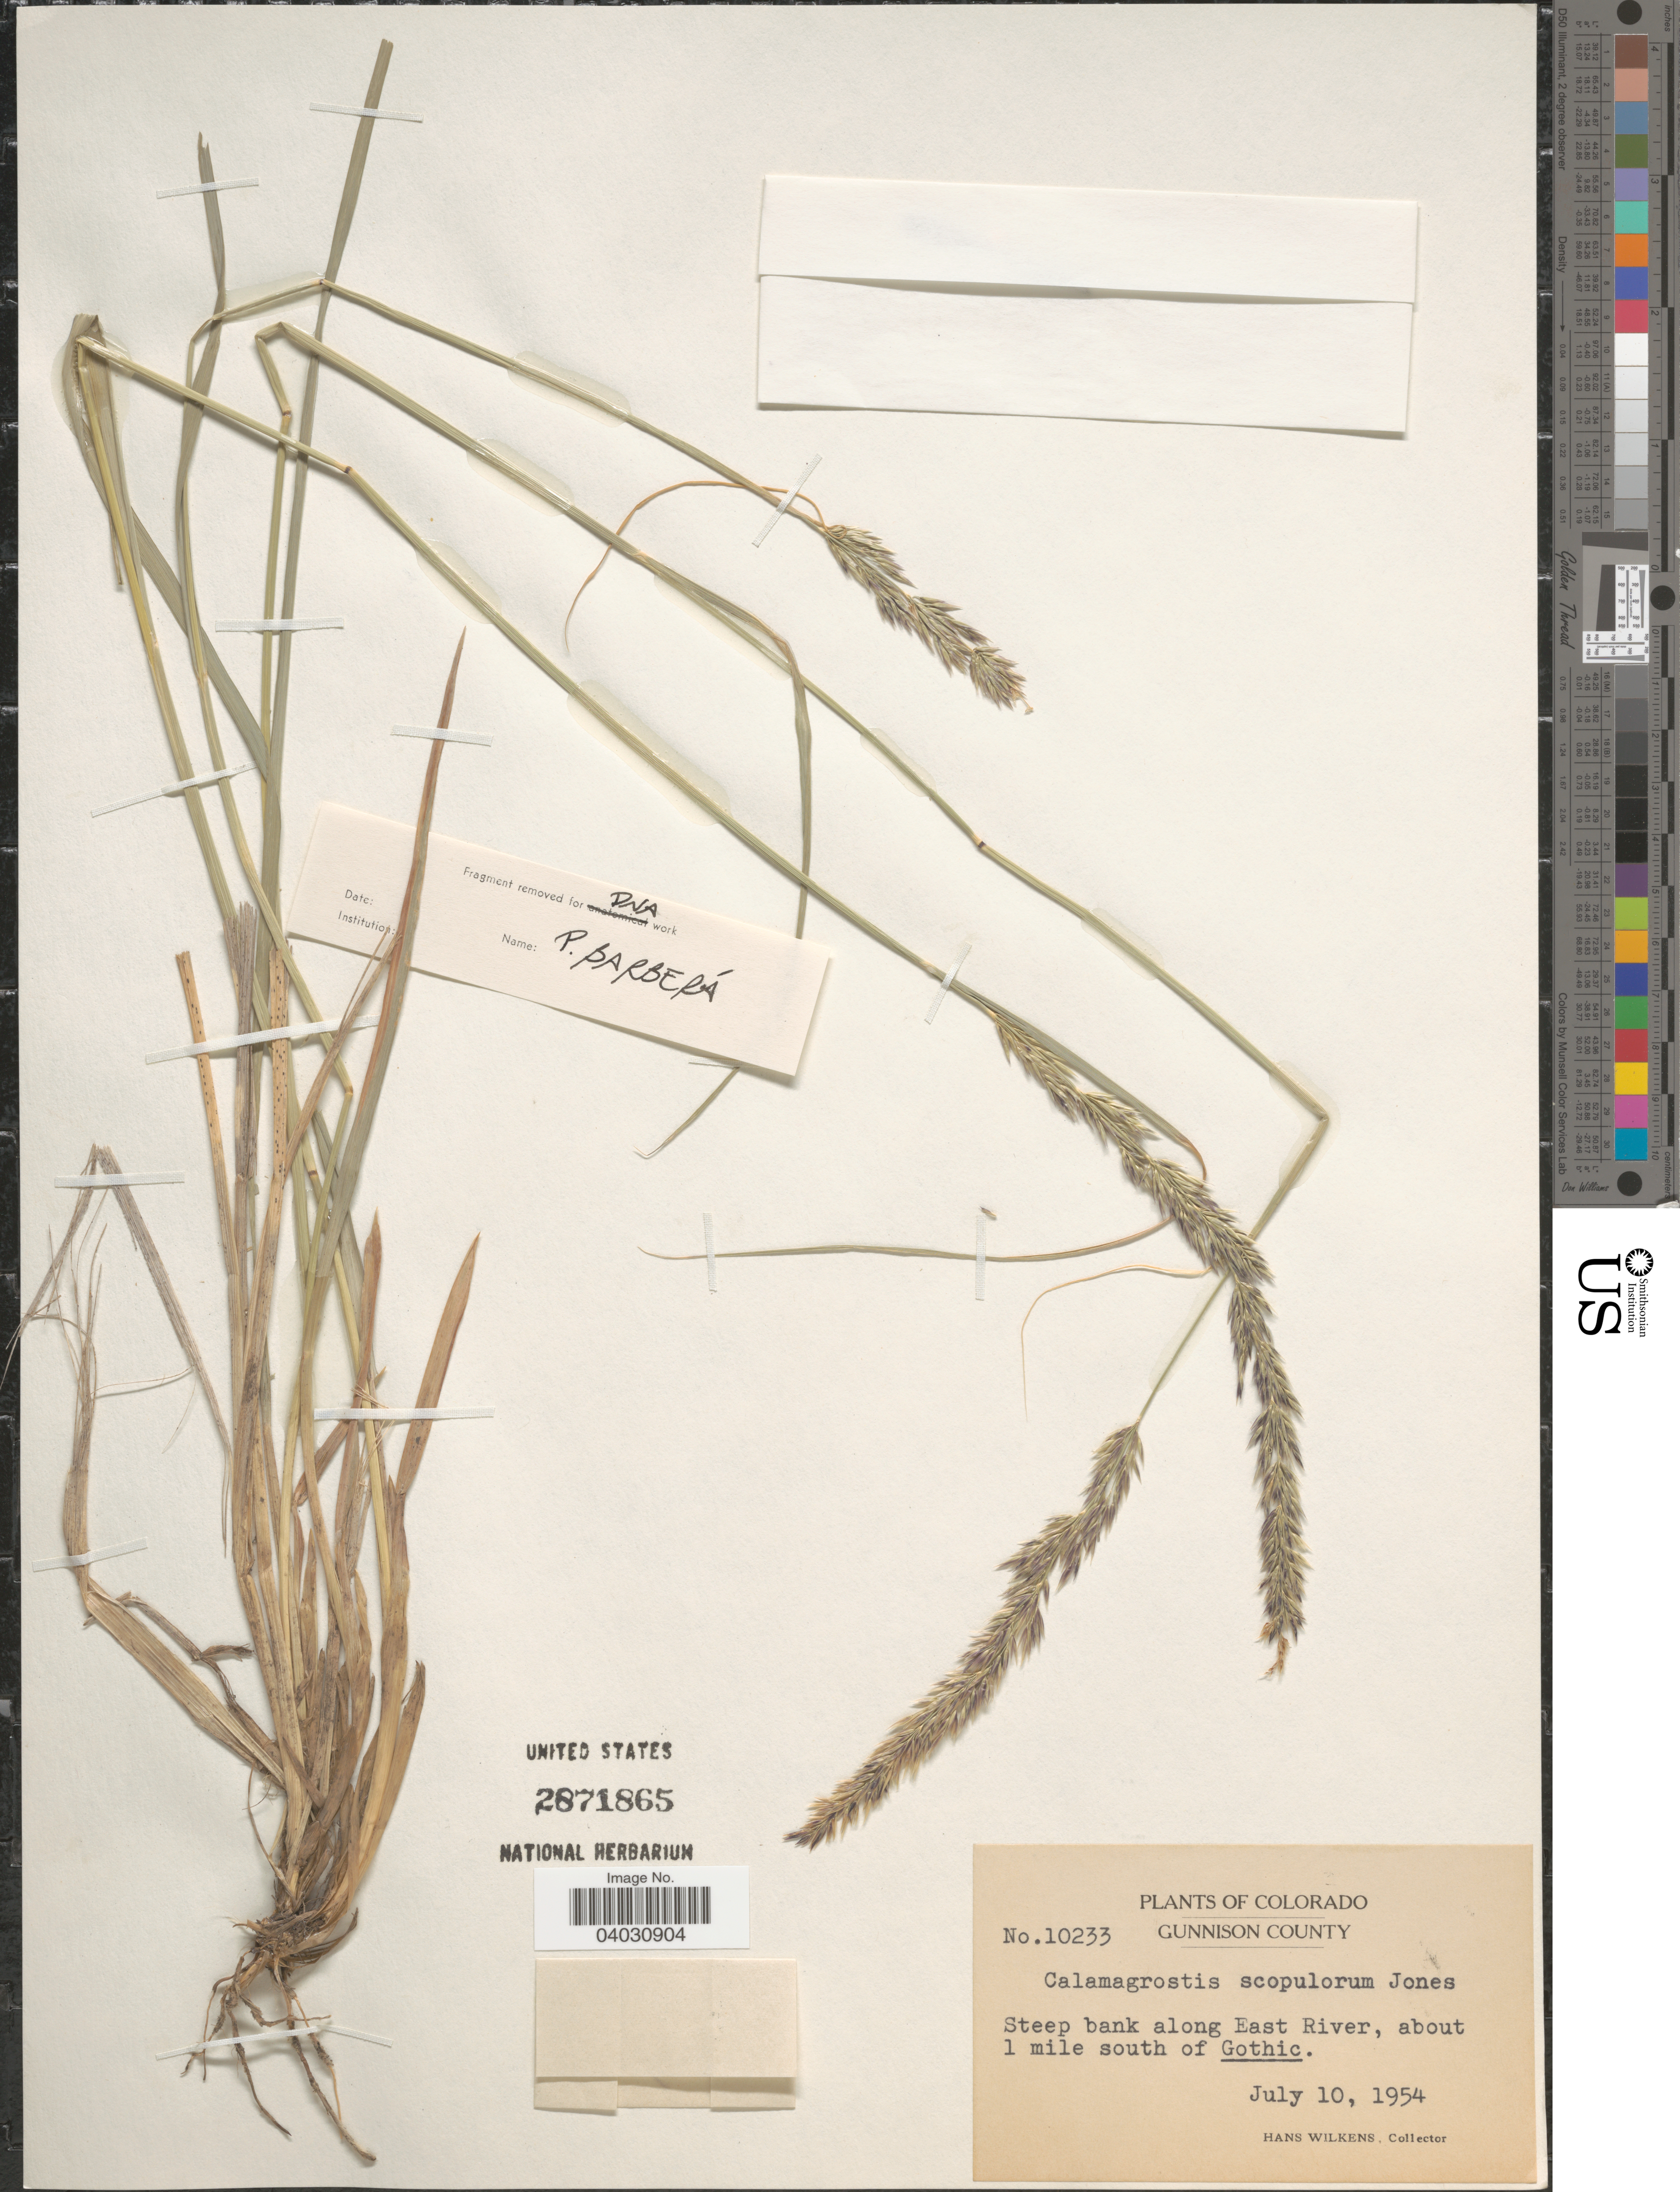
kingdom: Plantae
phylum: Tracheophyta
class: Liliopsida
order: Poales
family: Poaceae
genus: Calamagrostis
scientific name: Calamagrostis scopulorum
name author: M.E. Jones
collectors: H. Wilkens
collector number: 10233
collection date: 1954-07-10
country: United States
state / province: Colorado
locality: Gunnison County. Steep bank along East River, about 1 mile south of Gothic.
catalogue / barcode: US 2871865